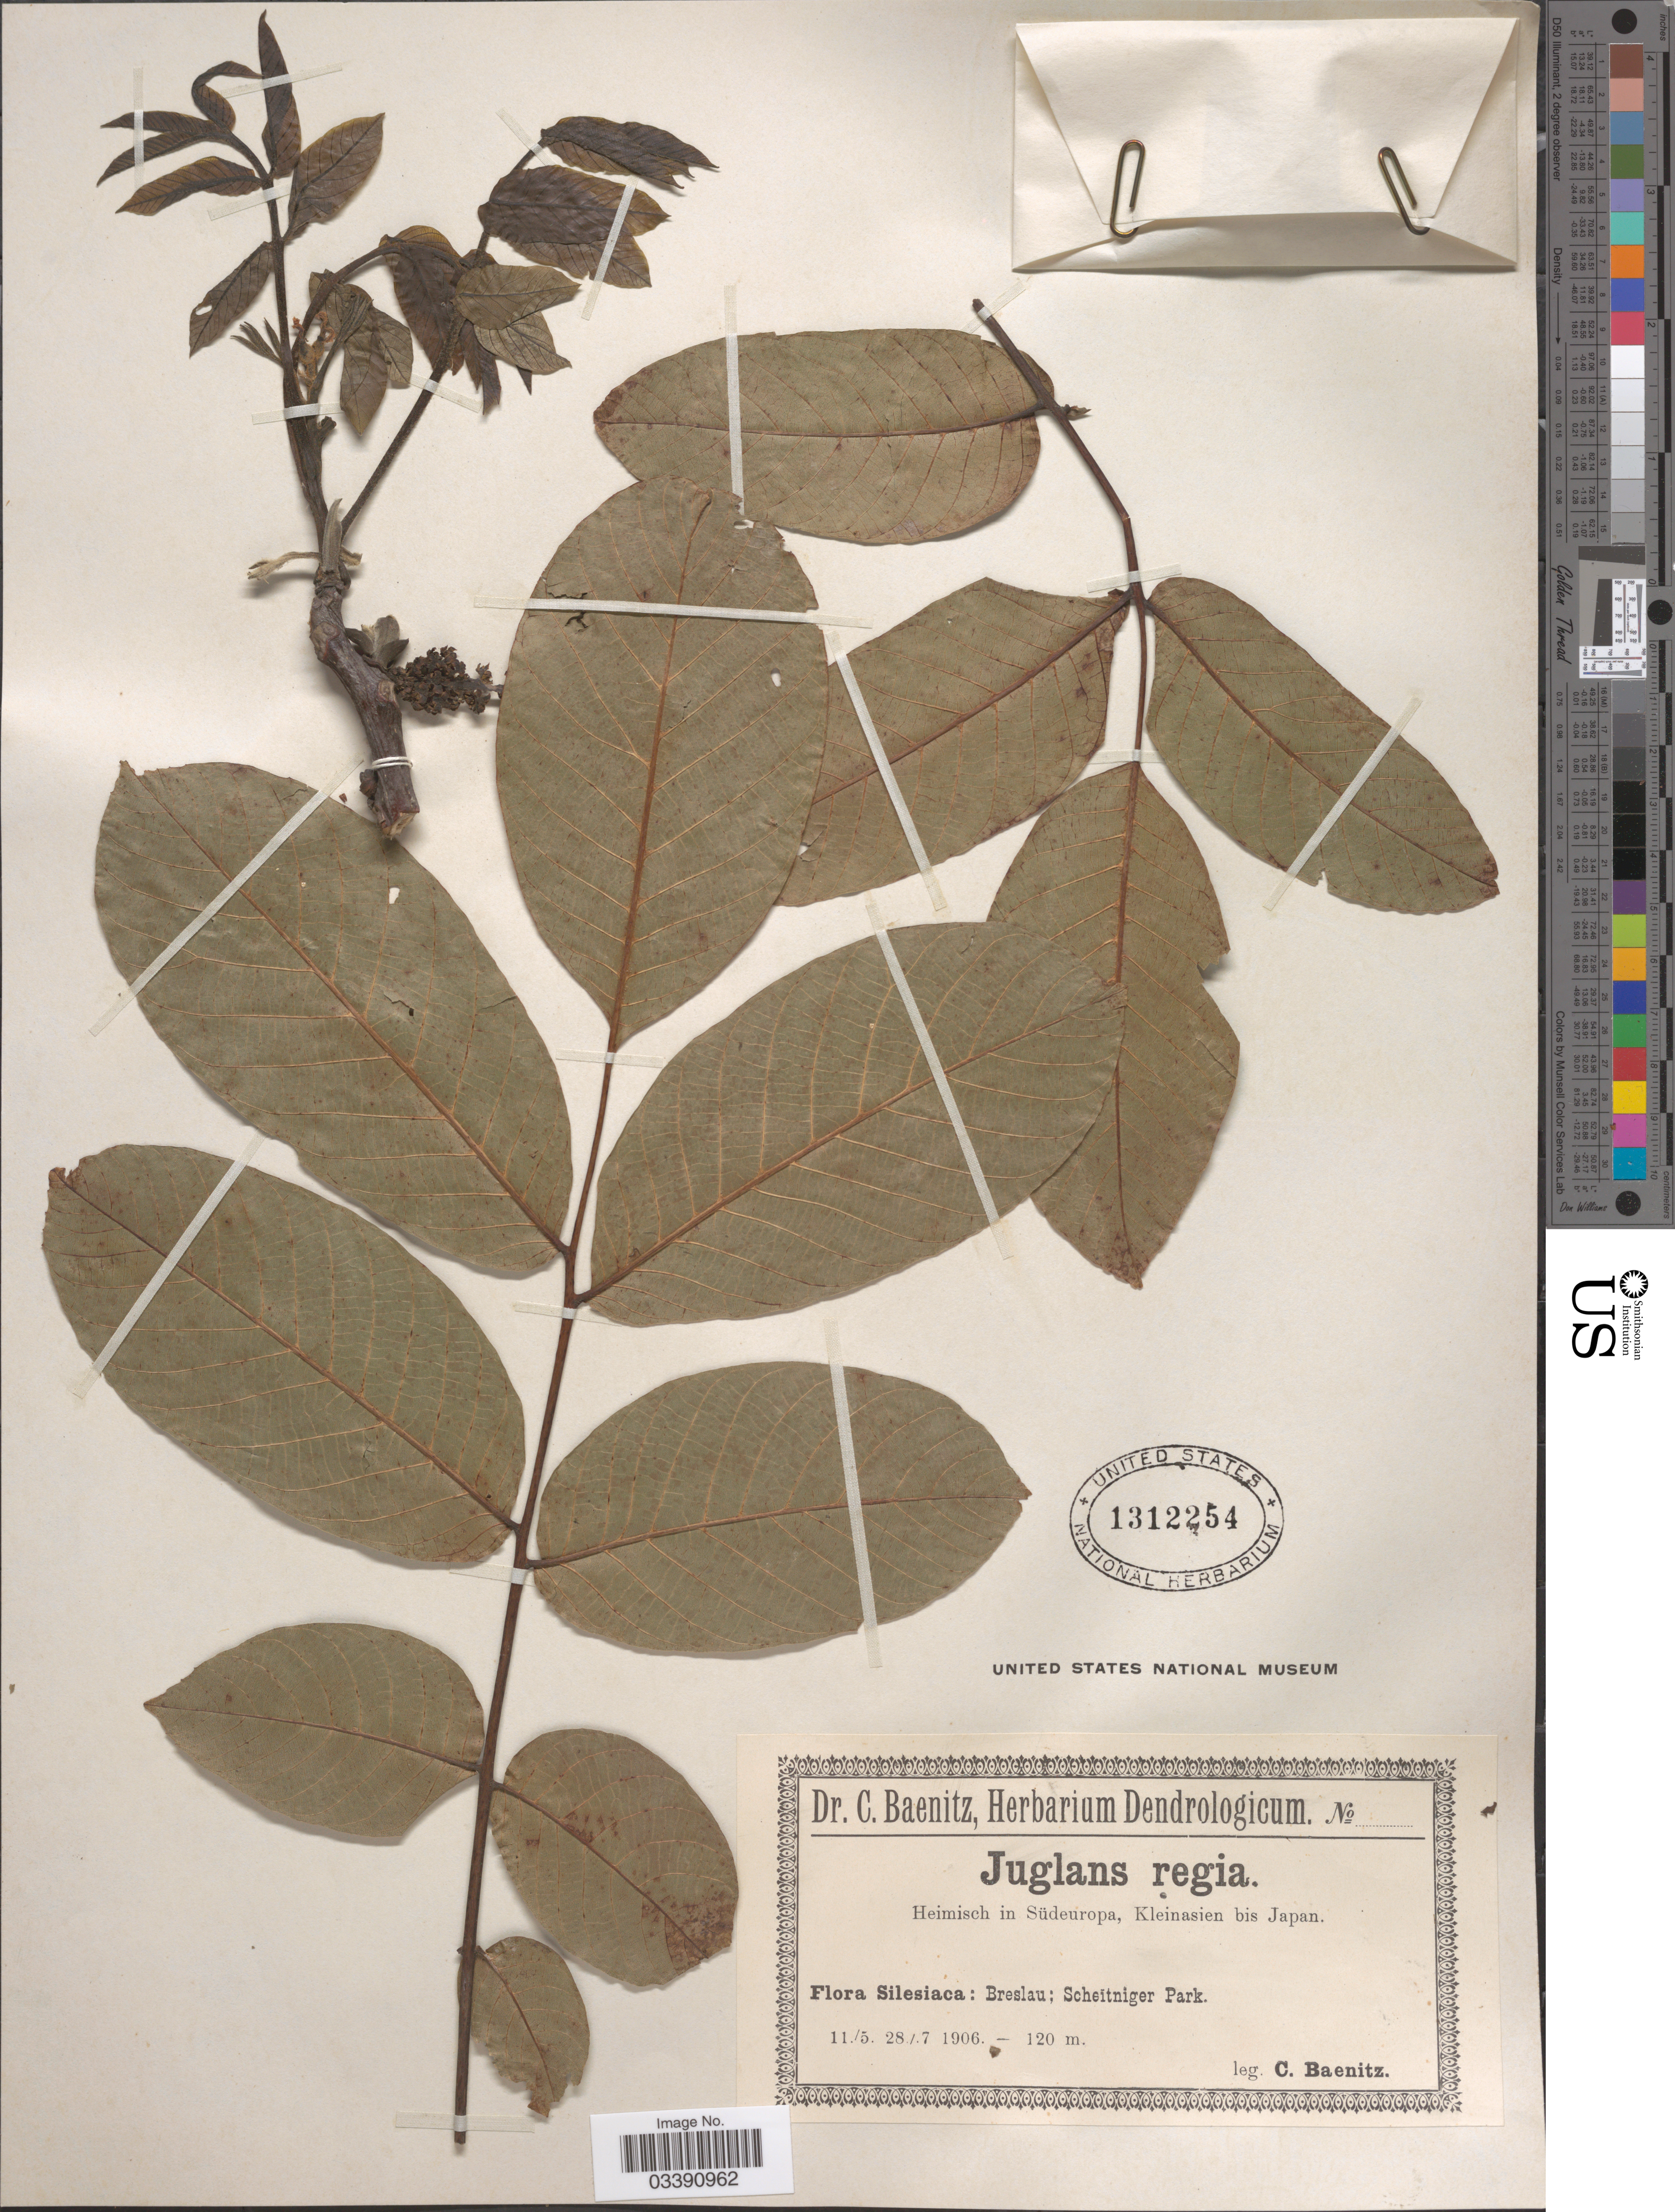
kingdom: Plantae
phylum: Tracheophyta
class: Magnoliopsida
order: Fagales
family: Juglandaceae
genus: Juglans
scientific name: Juglans regia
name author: L.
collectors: C. G. Baenitz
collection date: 1906-05-11/1906-07-28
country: Poland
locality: Silesiaca: Breslau; Scheïtniger Park.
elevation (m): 120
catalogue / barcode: US 1312254